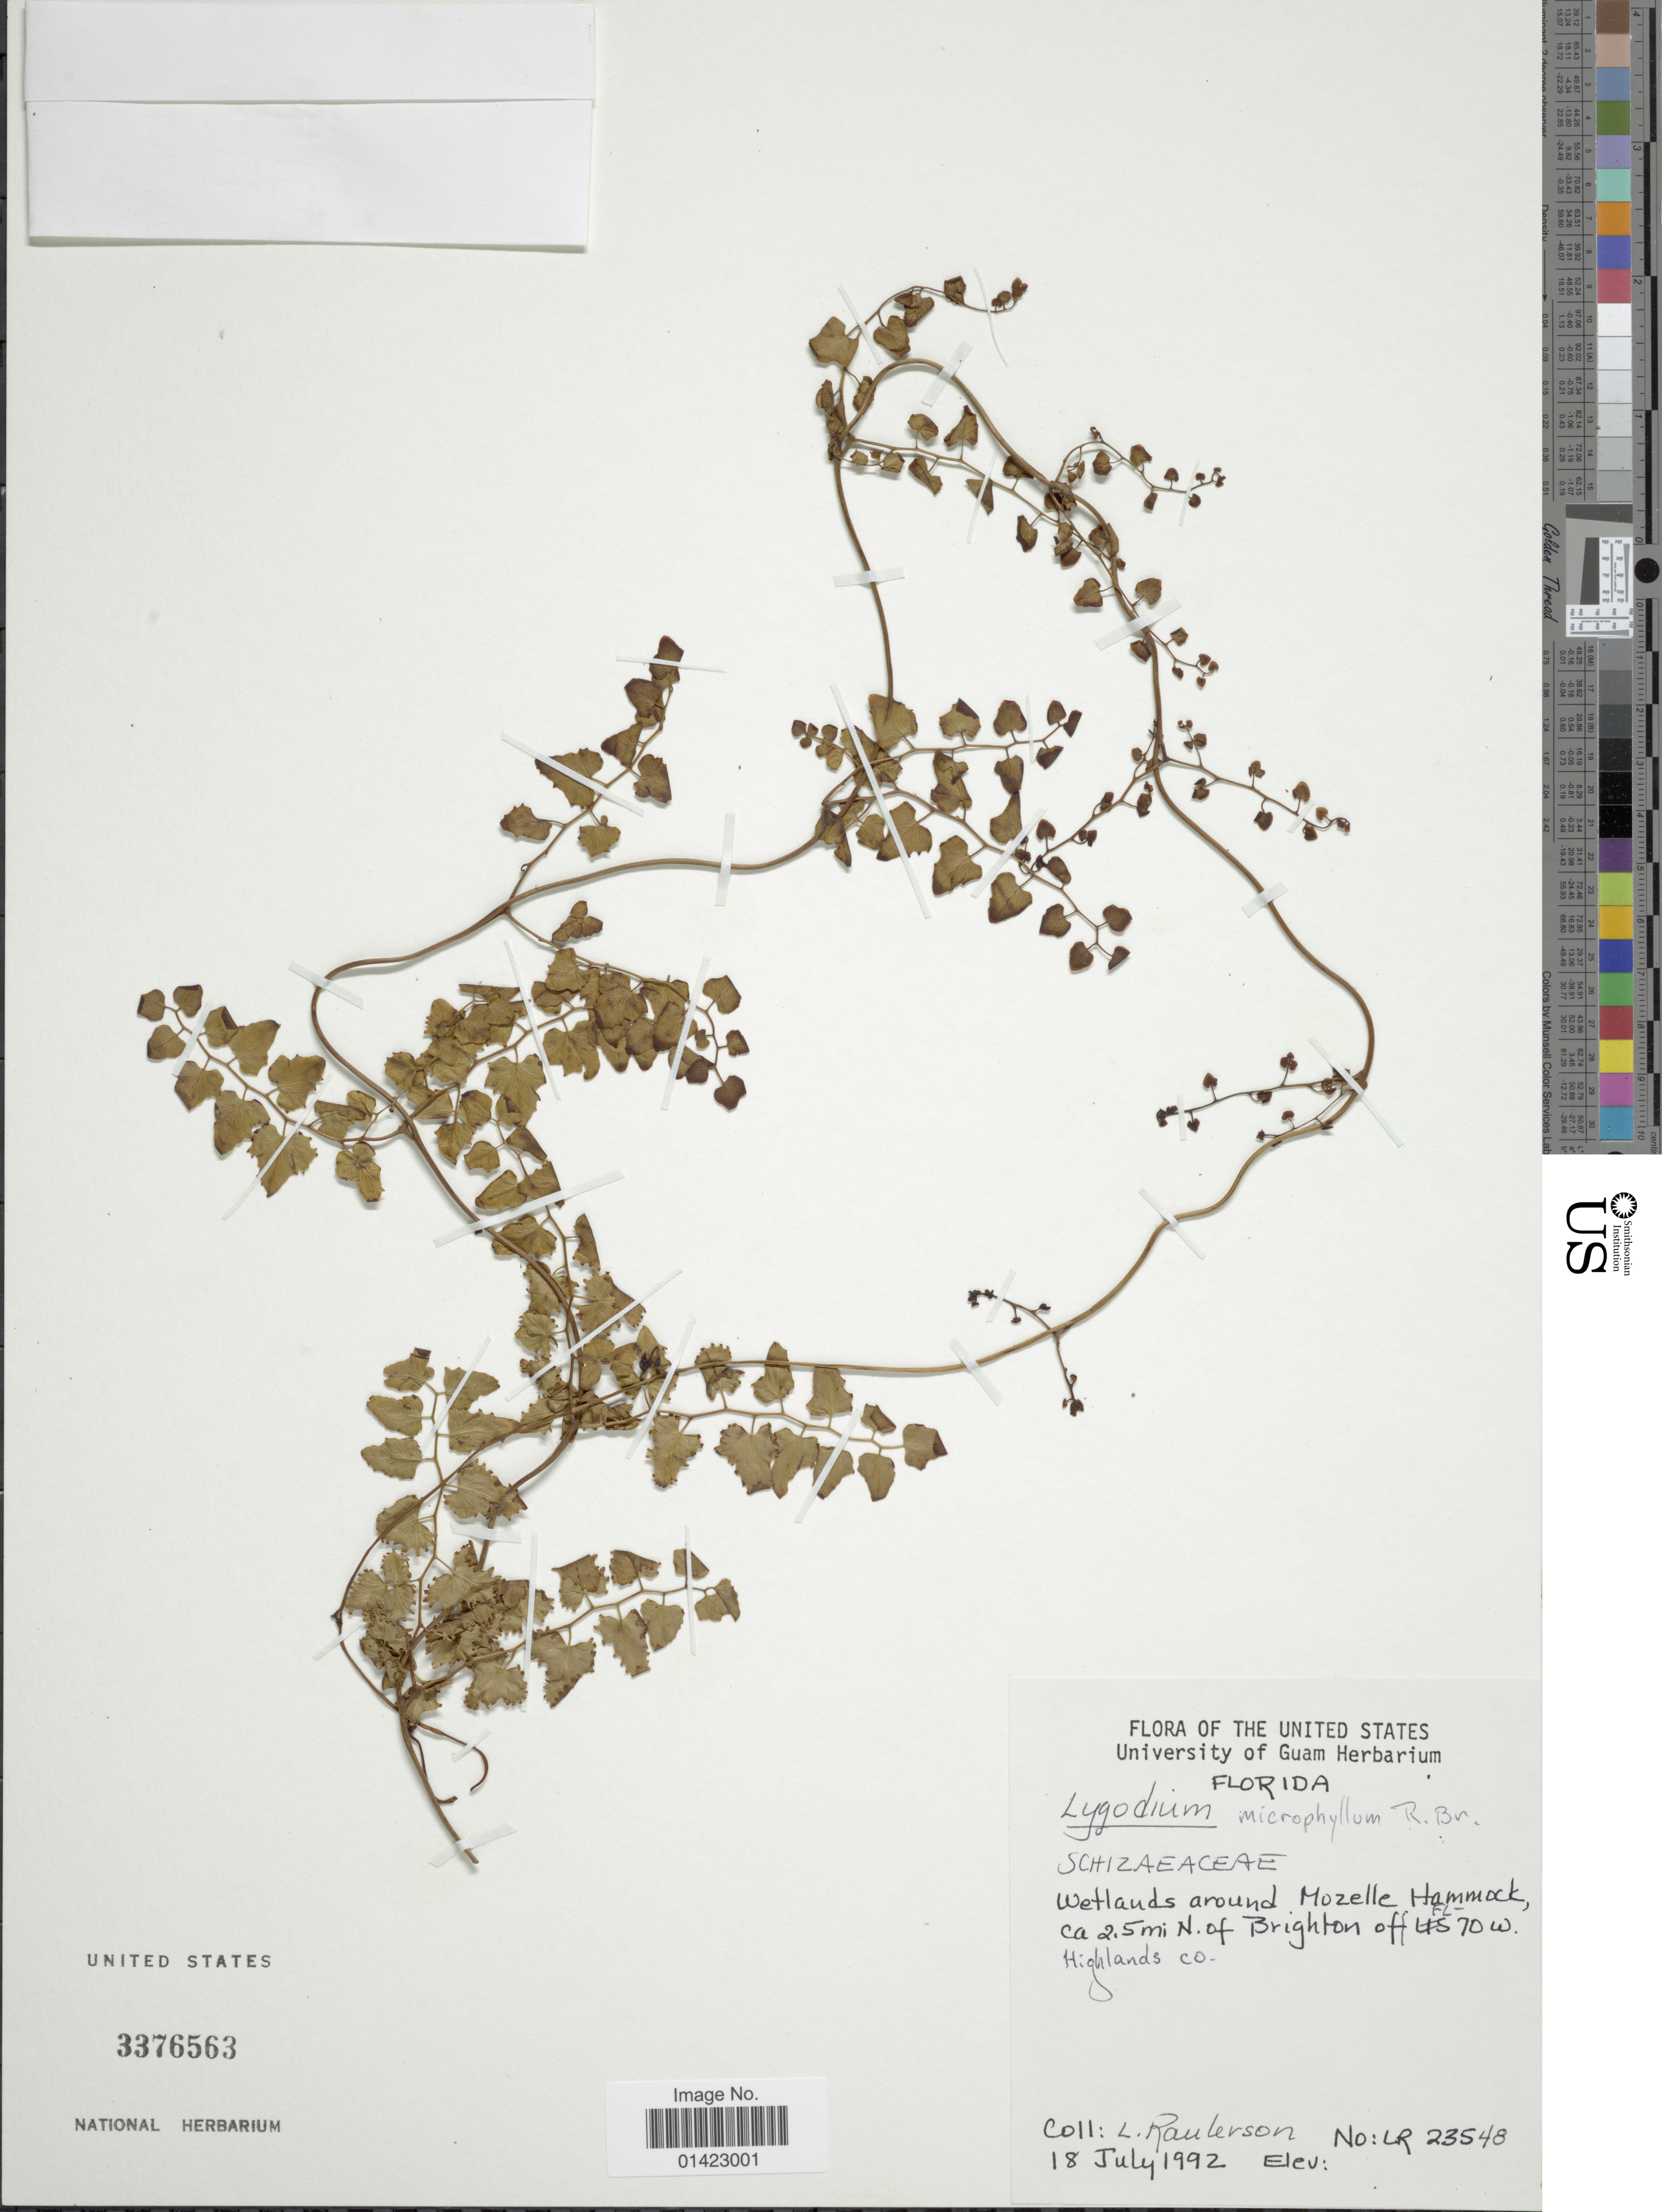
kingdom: Plantae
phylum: Tracheophyta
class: Polypodiopsida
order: Schizaeales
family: Lygodiaceae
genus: Lygodium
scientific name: Lygodium microphyllum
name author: (Cav.) R. Br.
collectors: L. Raulerson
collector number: LR23548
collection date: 1992-07-18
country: United States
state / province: Florida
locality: Florida, Wetlands around Mozelle Hammock, ca. 2.5mi N of Brighton off Fl-70W highlands co.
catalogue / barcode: US 3376563